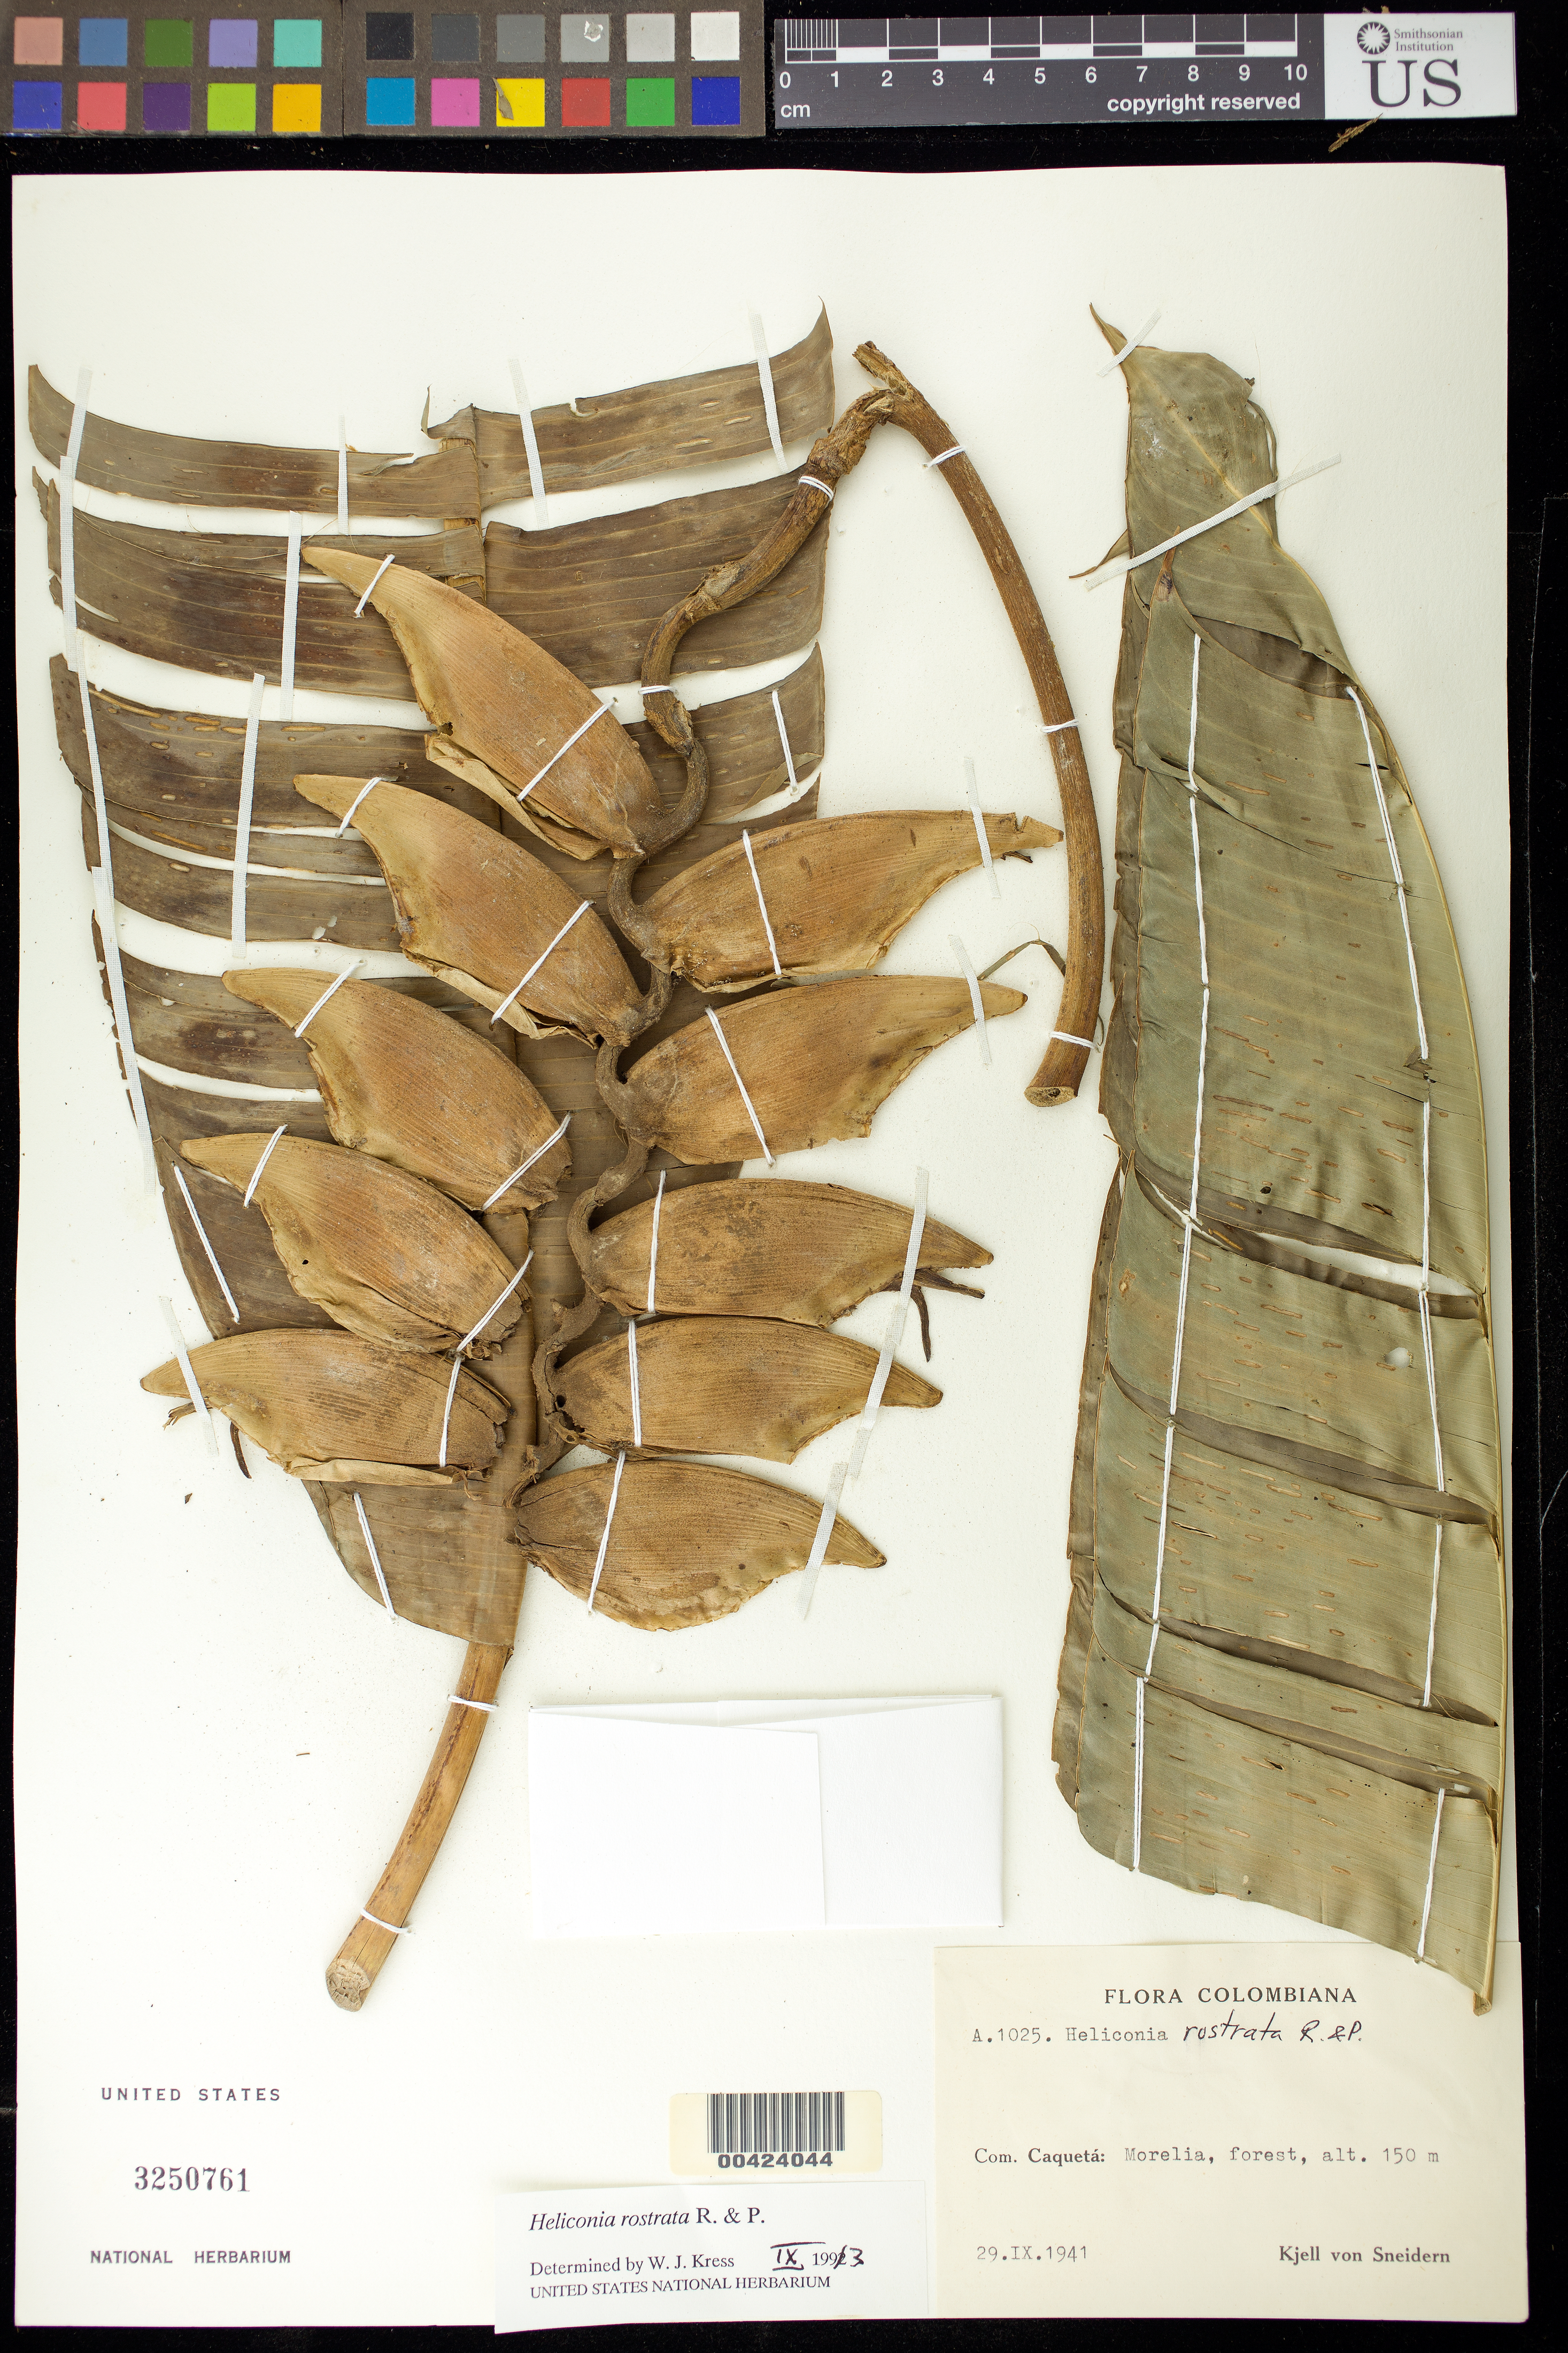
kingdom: Plantae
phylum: Tracheophyta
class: Liliopsida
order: Zingiberales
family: Heliconiaceae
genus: Heliconia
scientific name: Heliconia rostrata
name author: Ruiz & Pav.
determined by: Kress, W. J., (US), Smithsonian Institution - National Museum of Natural History (UNITED STATES)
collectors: K. von Sneidern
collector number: A.1025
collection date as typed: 29 Sep 1943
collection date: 1943-09-29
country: Colombia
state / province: Caquetá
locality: Morelia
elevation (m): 150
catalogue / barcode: US 3250761